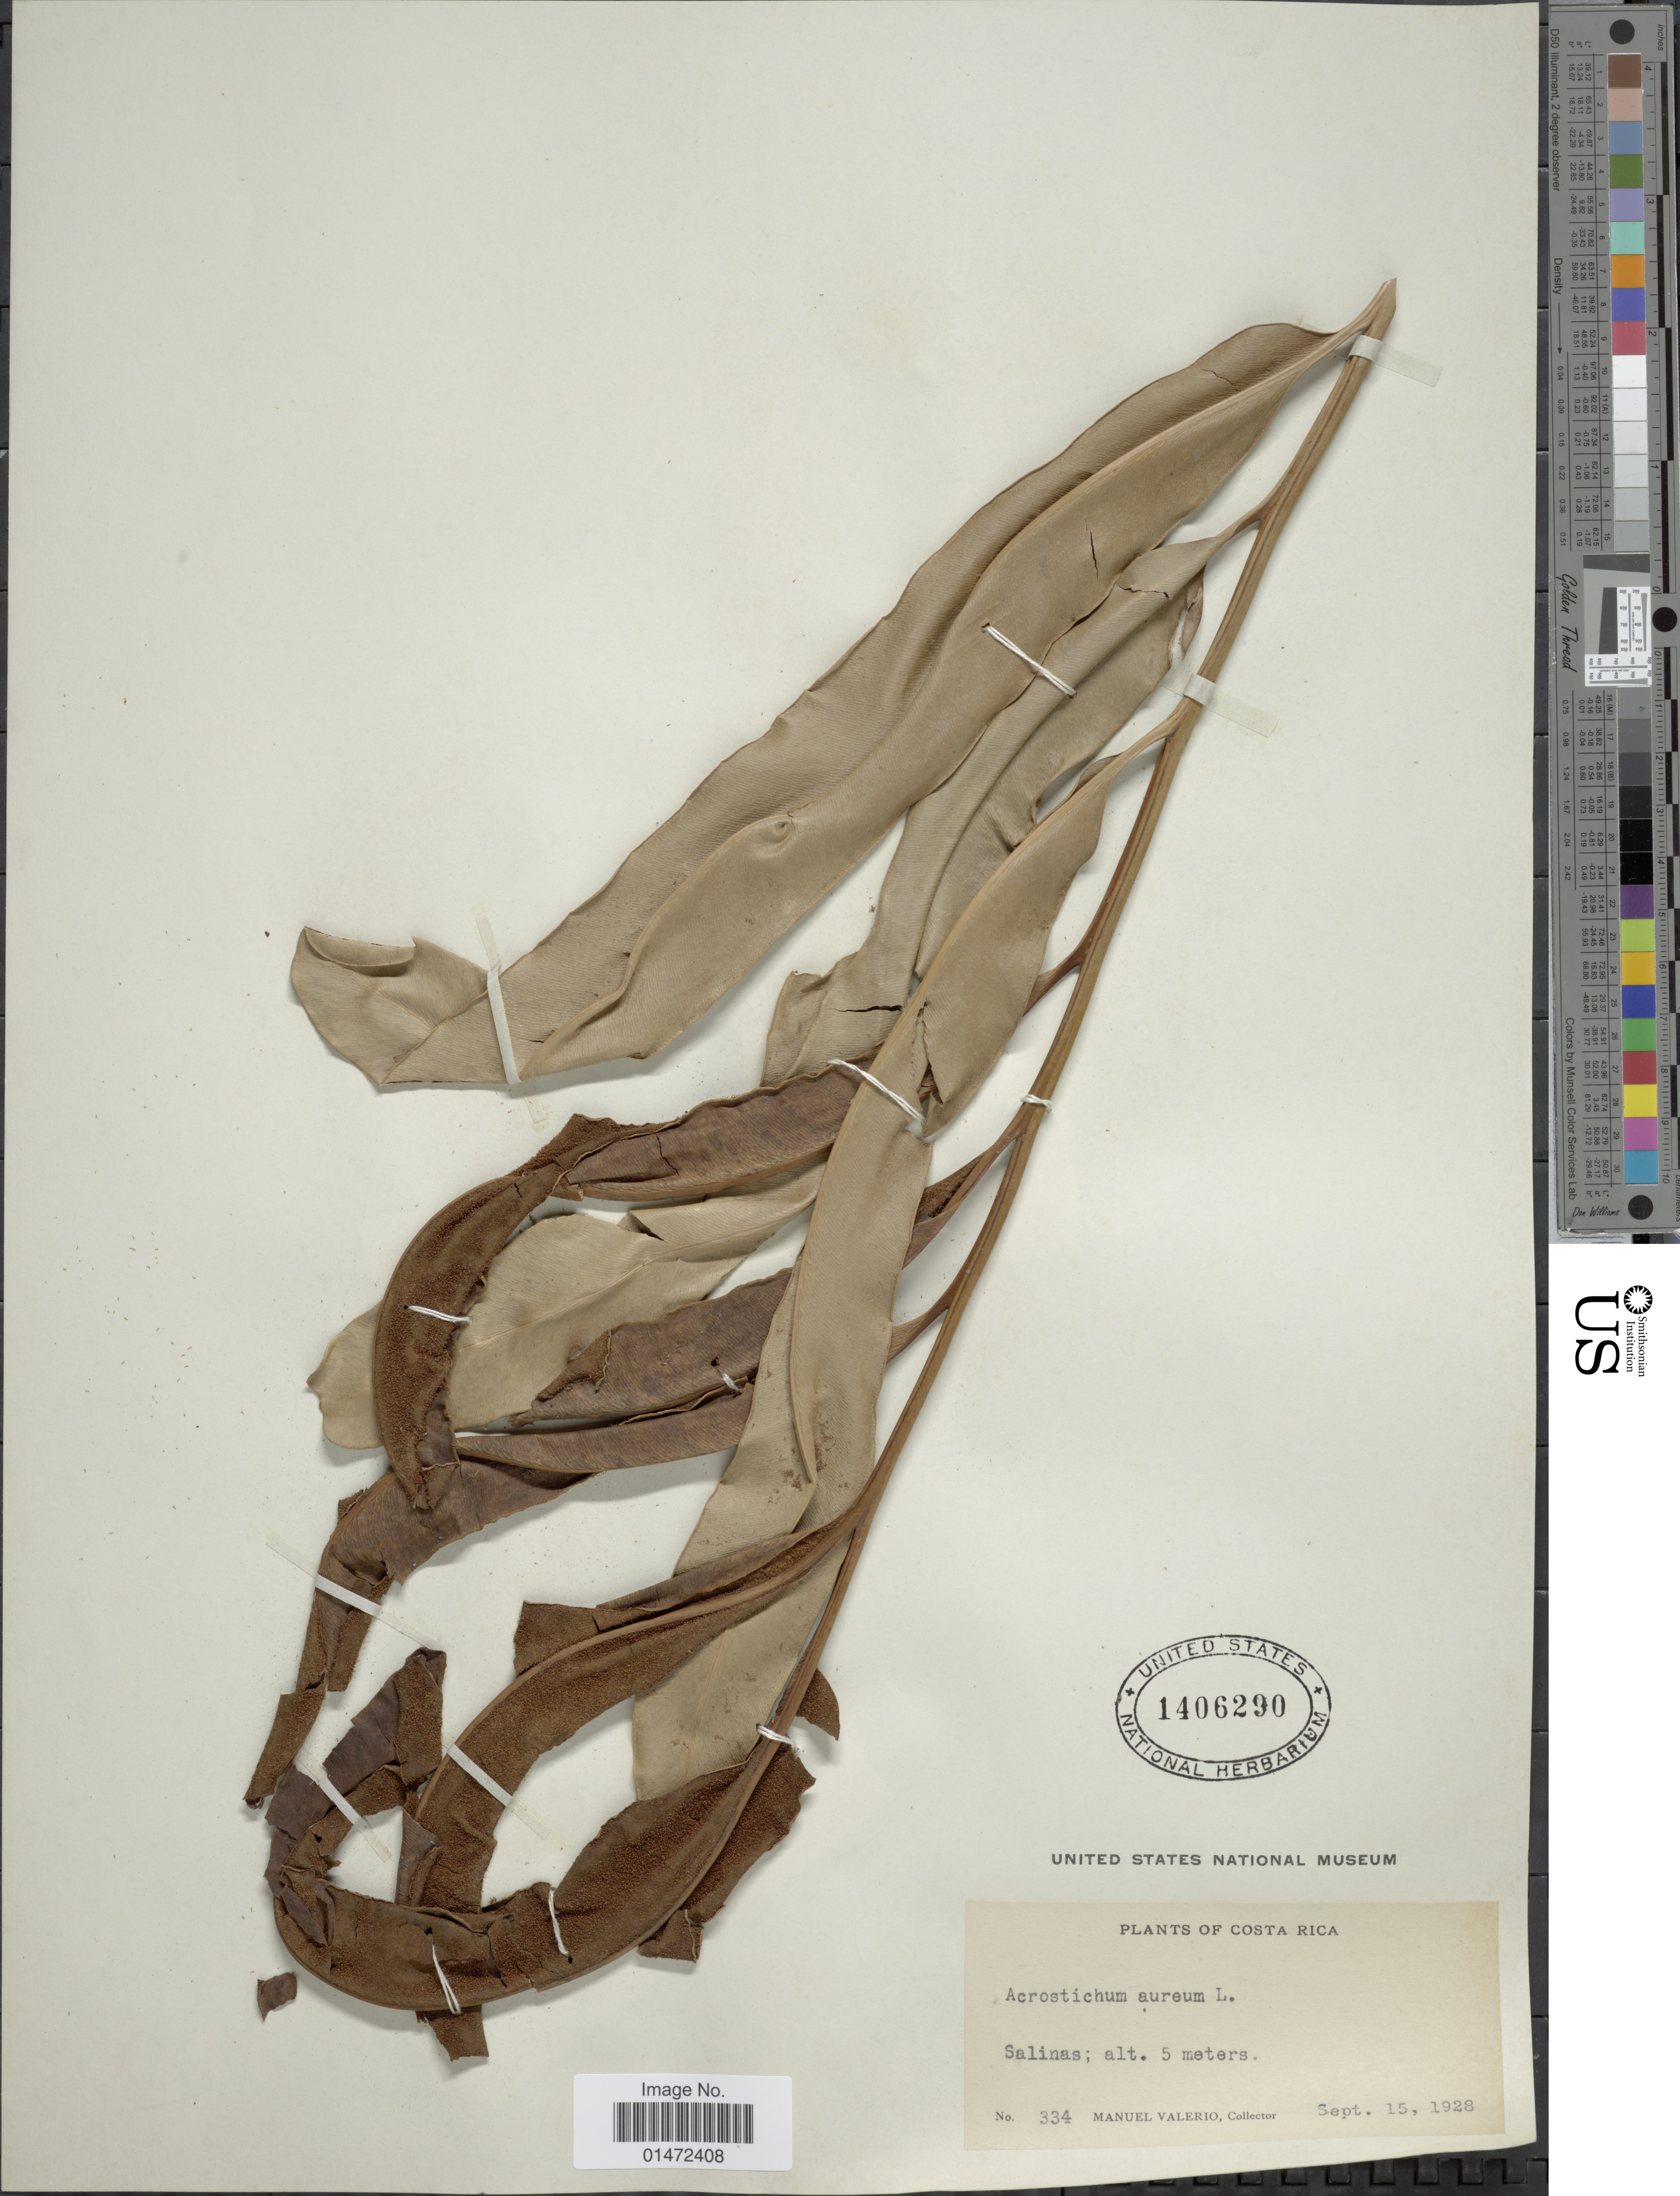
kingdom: Plantae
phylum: Tracheophyta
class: Polypodiopsida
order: Polypodiales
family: Pteridaceae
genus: Acrostichum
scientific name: Acrostichum aureum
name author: L.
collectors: M. Valerio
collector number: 334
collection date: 1928-09-15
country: Costa Rica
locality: Salinas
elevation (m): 5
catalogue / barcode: US 1406290